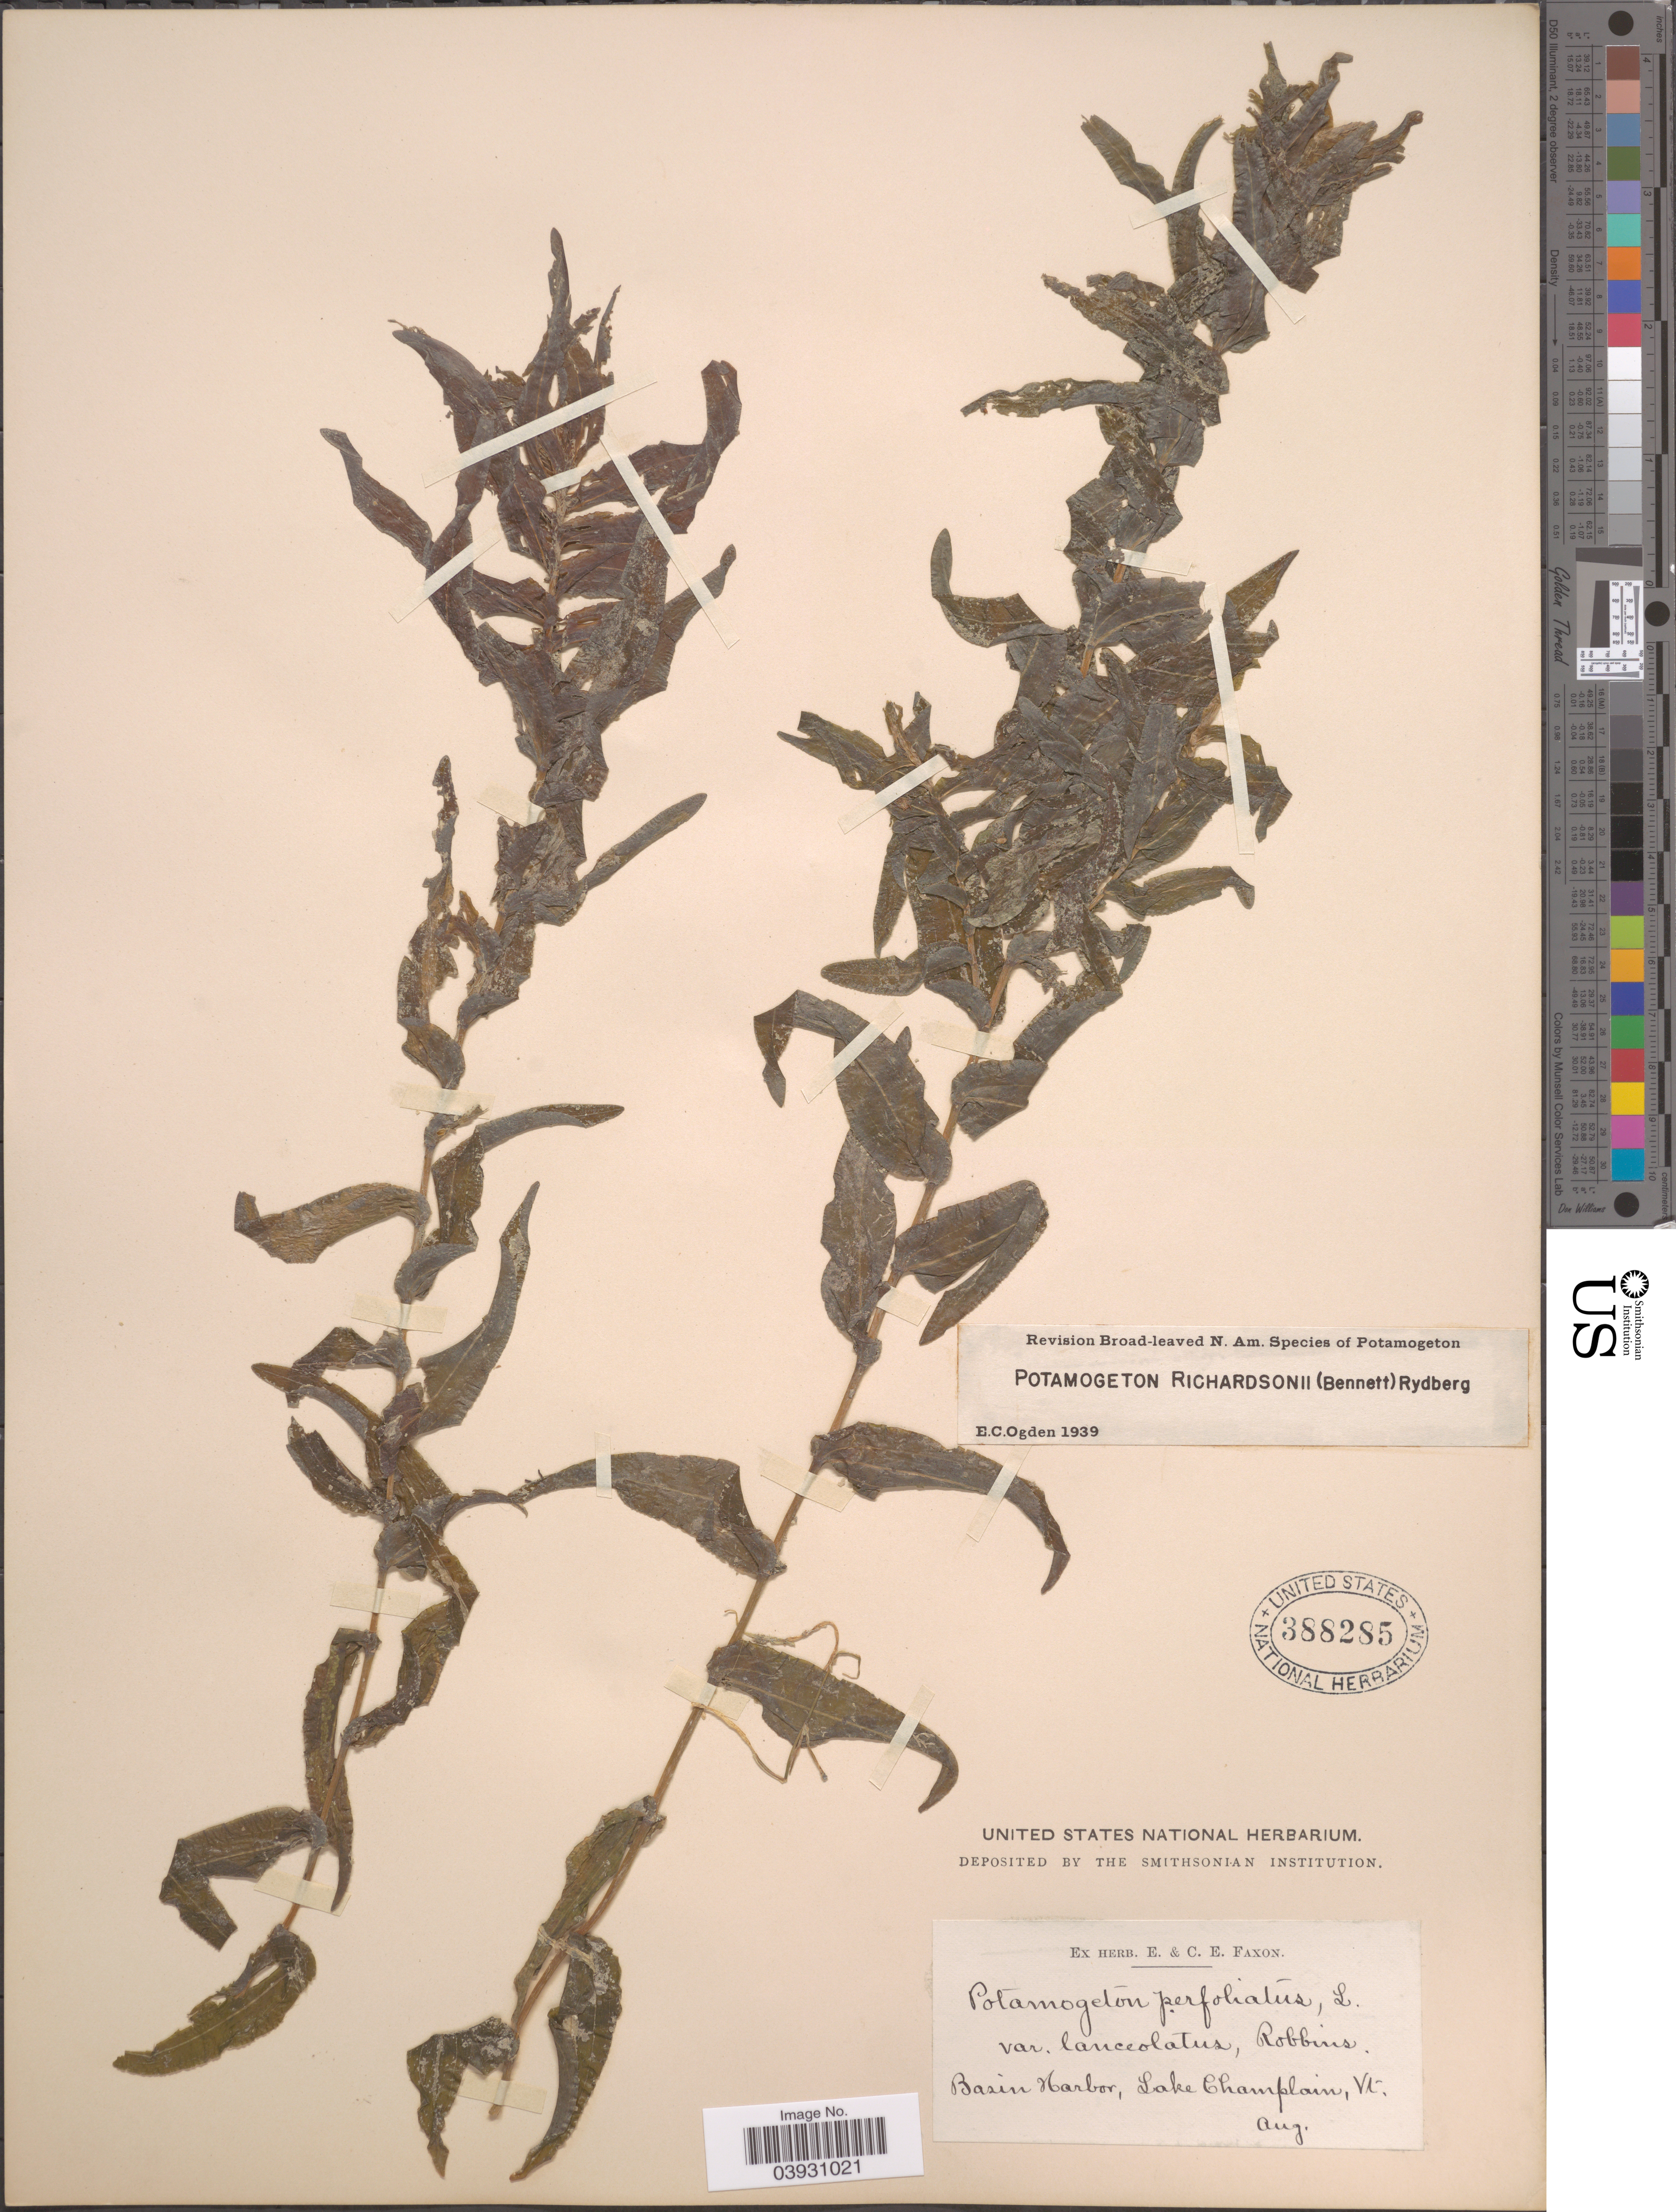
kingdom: Plantae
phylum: Tracheophyta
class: Liliopsida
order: Alismatales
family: Potamogetonaceae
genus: Potamogeton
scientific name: Potamogeton richardsonii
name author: (A.W. Benn.) Rydb.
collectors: ex herb. E. & C.E. Faxon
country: United States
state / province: Vermont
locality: Basin Harbor, Lake Champlain.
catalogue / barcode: US 388285